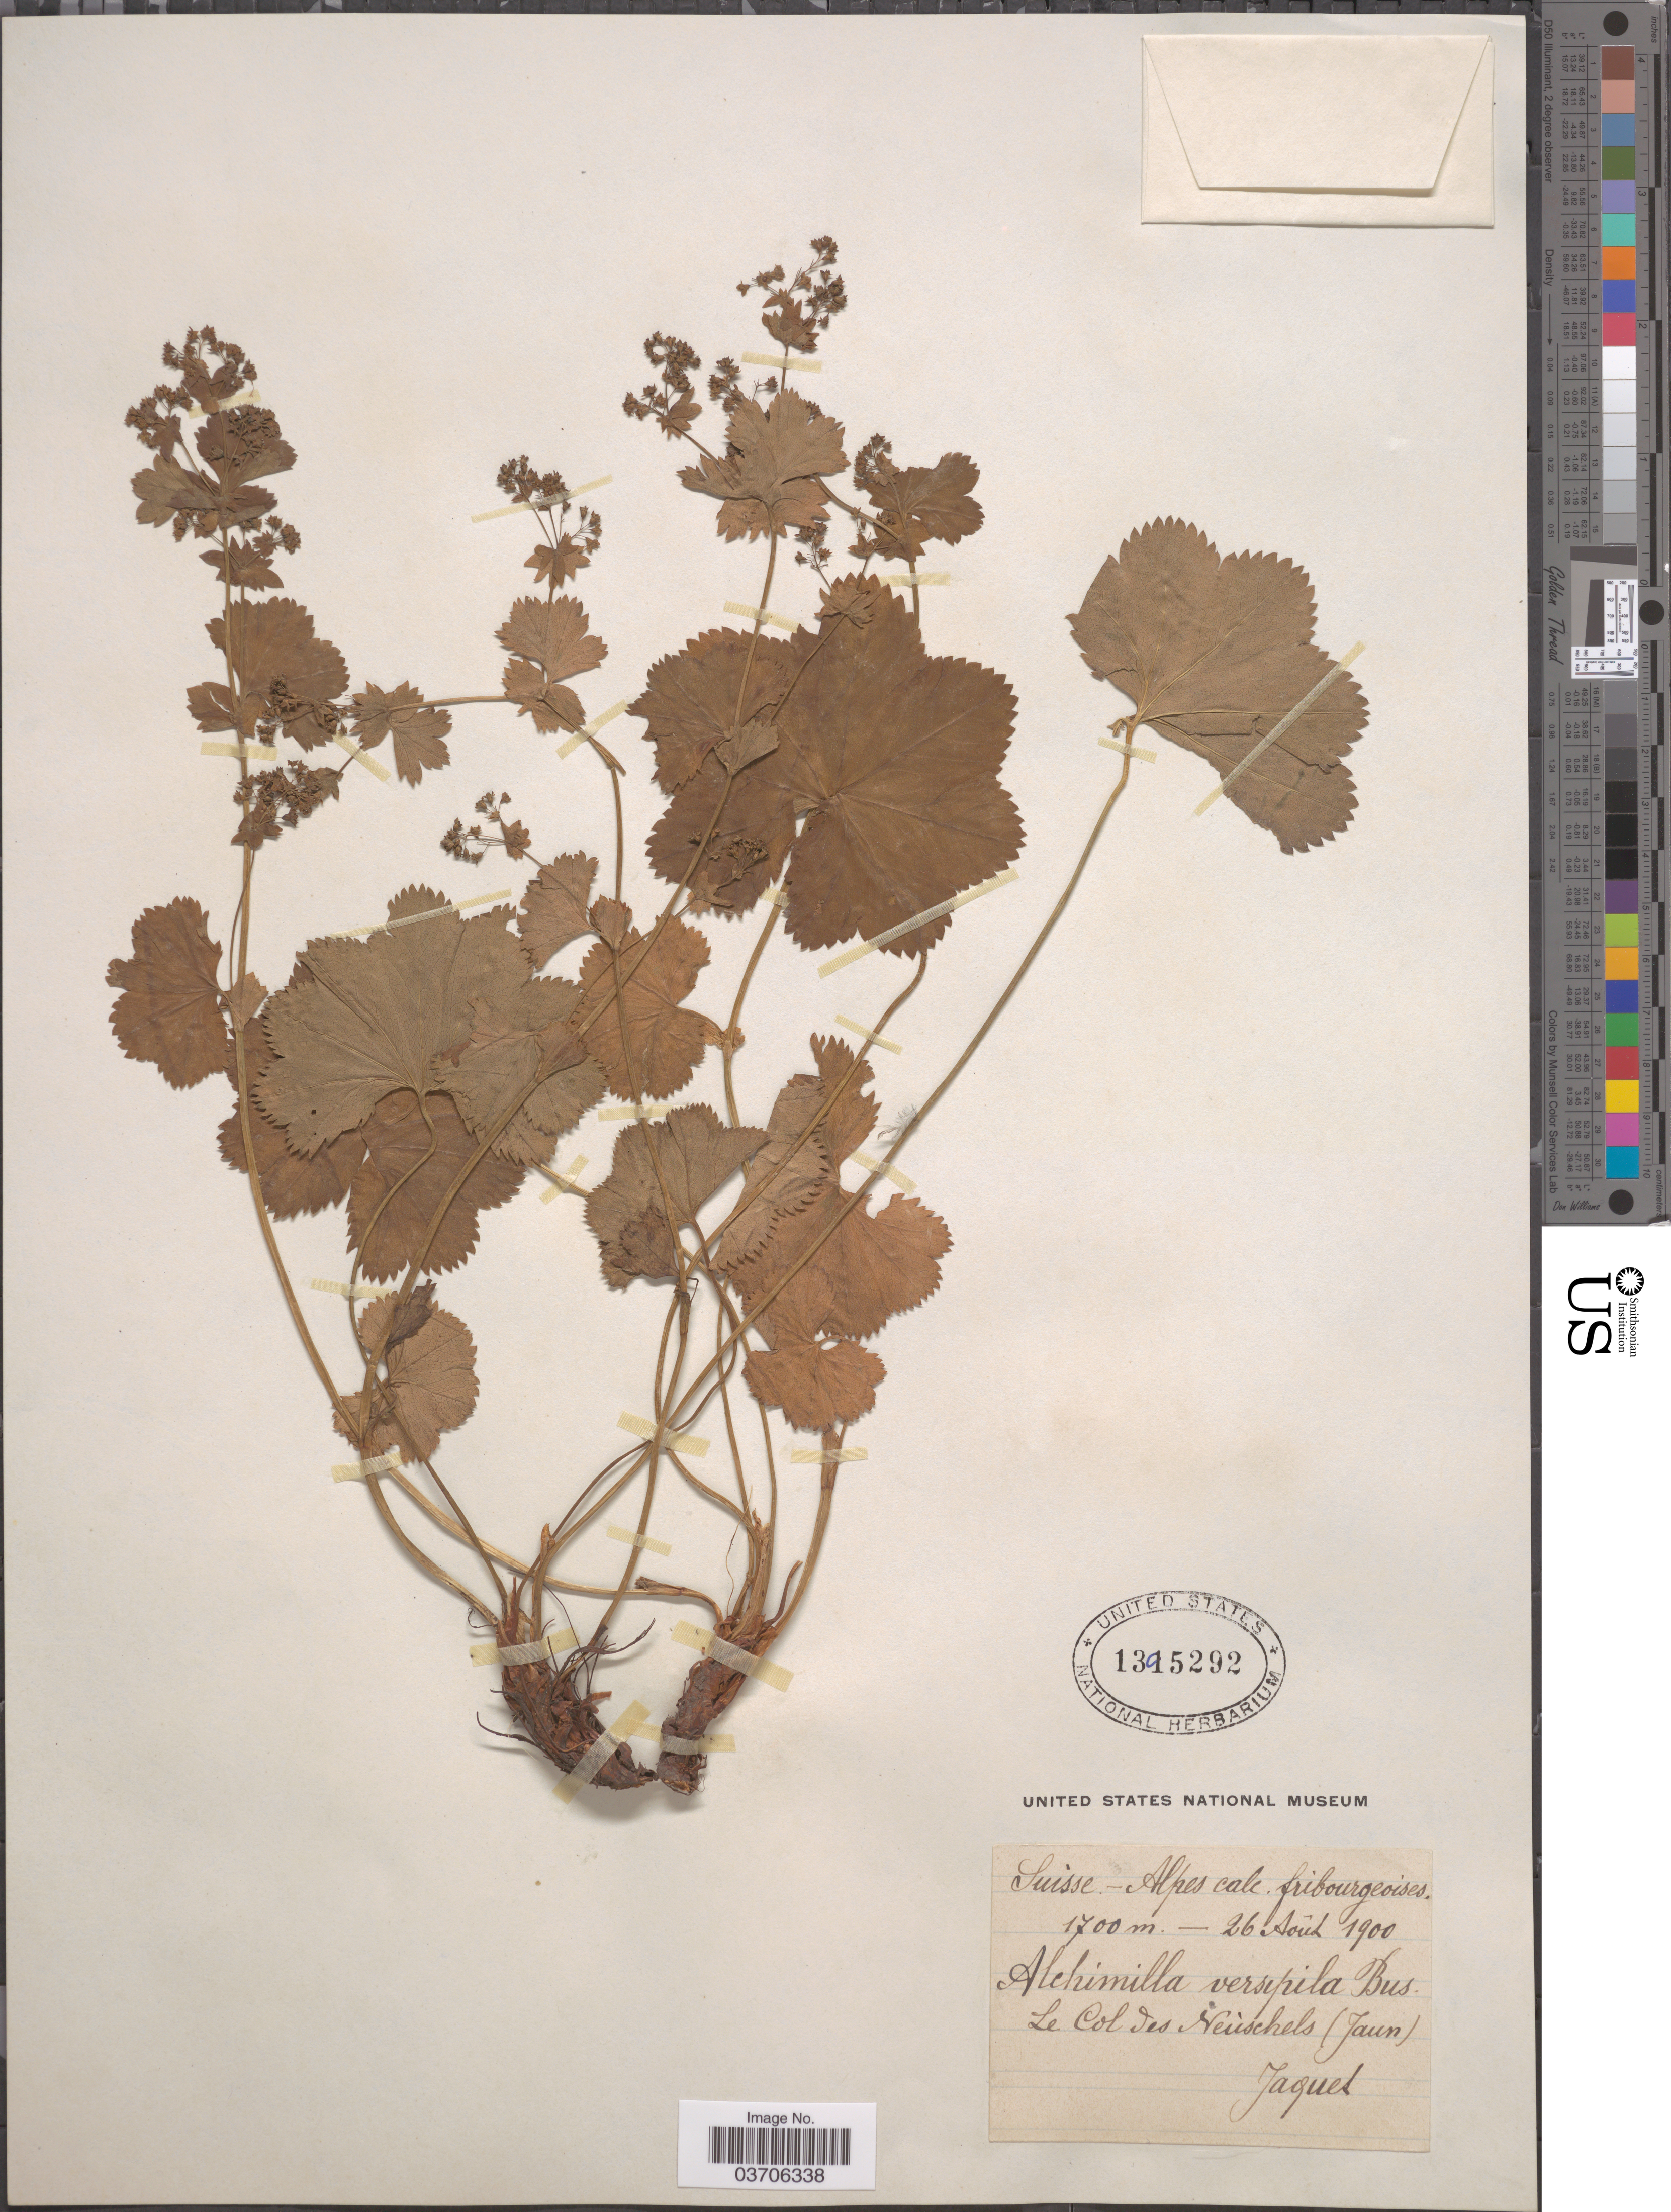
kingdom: Plantae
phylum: Tracheophyta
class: Magnoliopsida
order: Rosales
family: Rosaceae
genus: Alchemilla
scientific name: Alchemilla versipila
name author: Buser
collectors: -. Jaquet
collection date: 1900-08-26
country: Switzerland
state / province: Fribourg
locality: Suise- Alpes calc. fribourgeoises. Le Col des Neùschels (Jaun).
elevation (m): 1700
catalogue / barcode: US 1395292